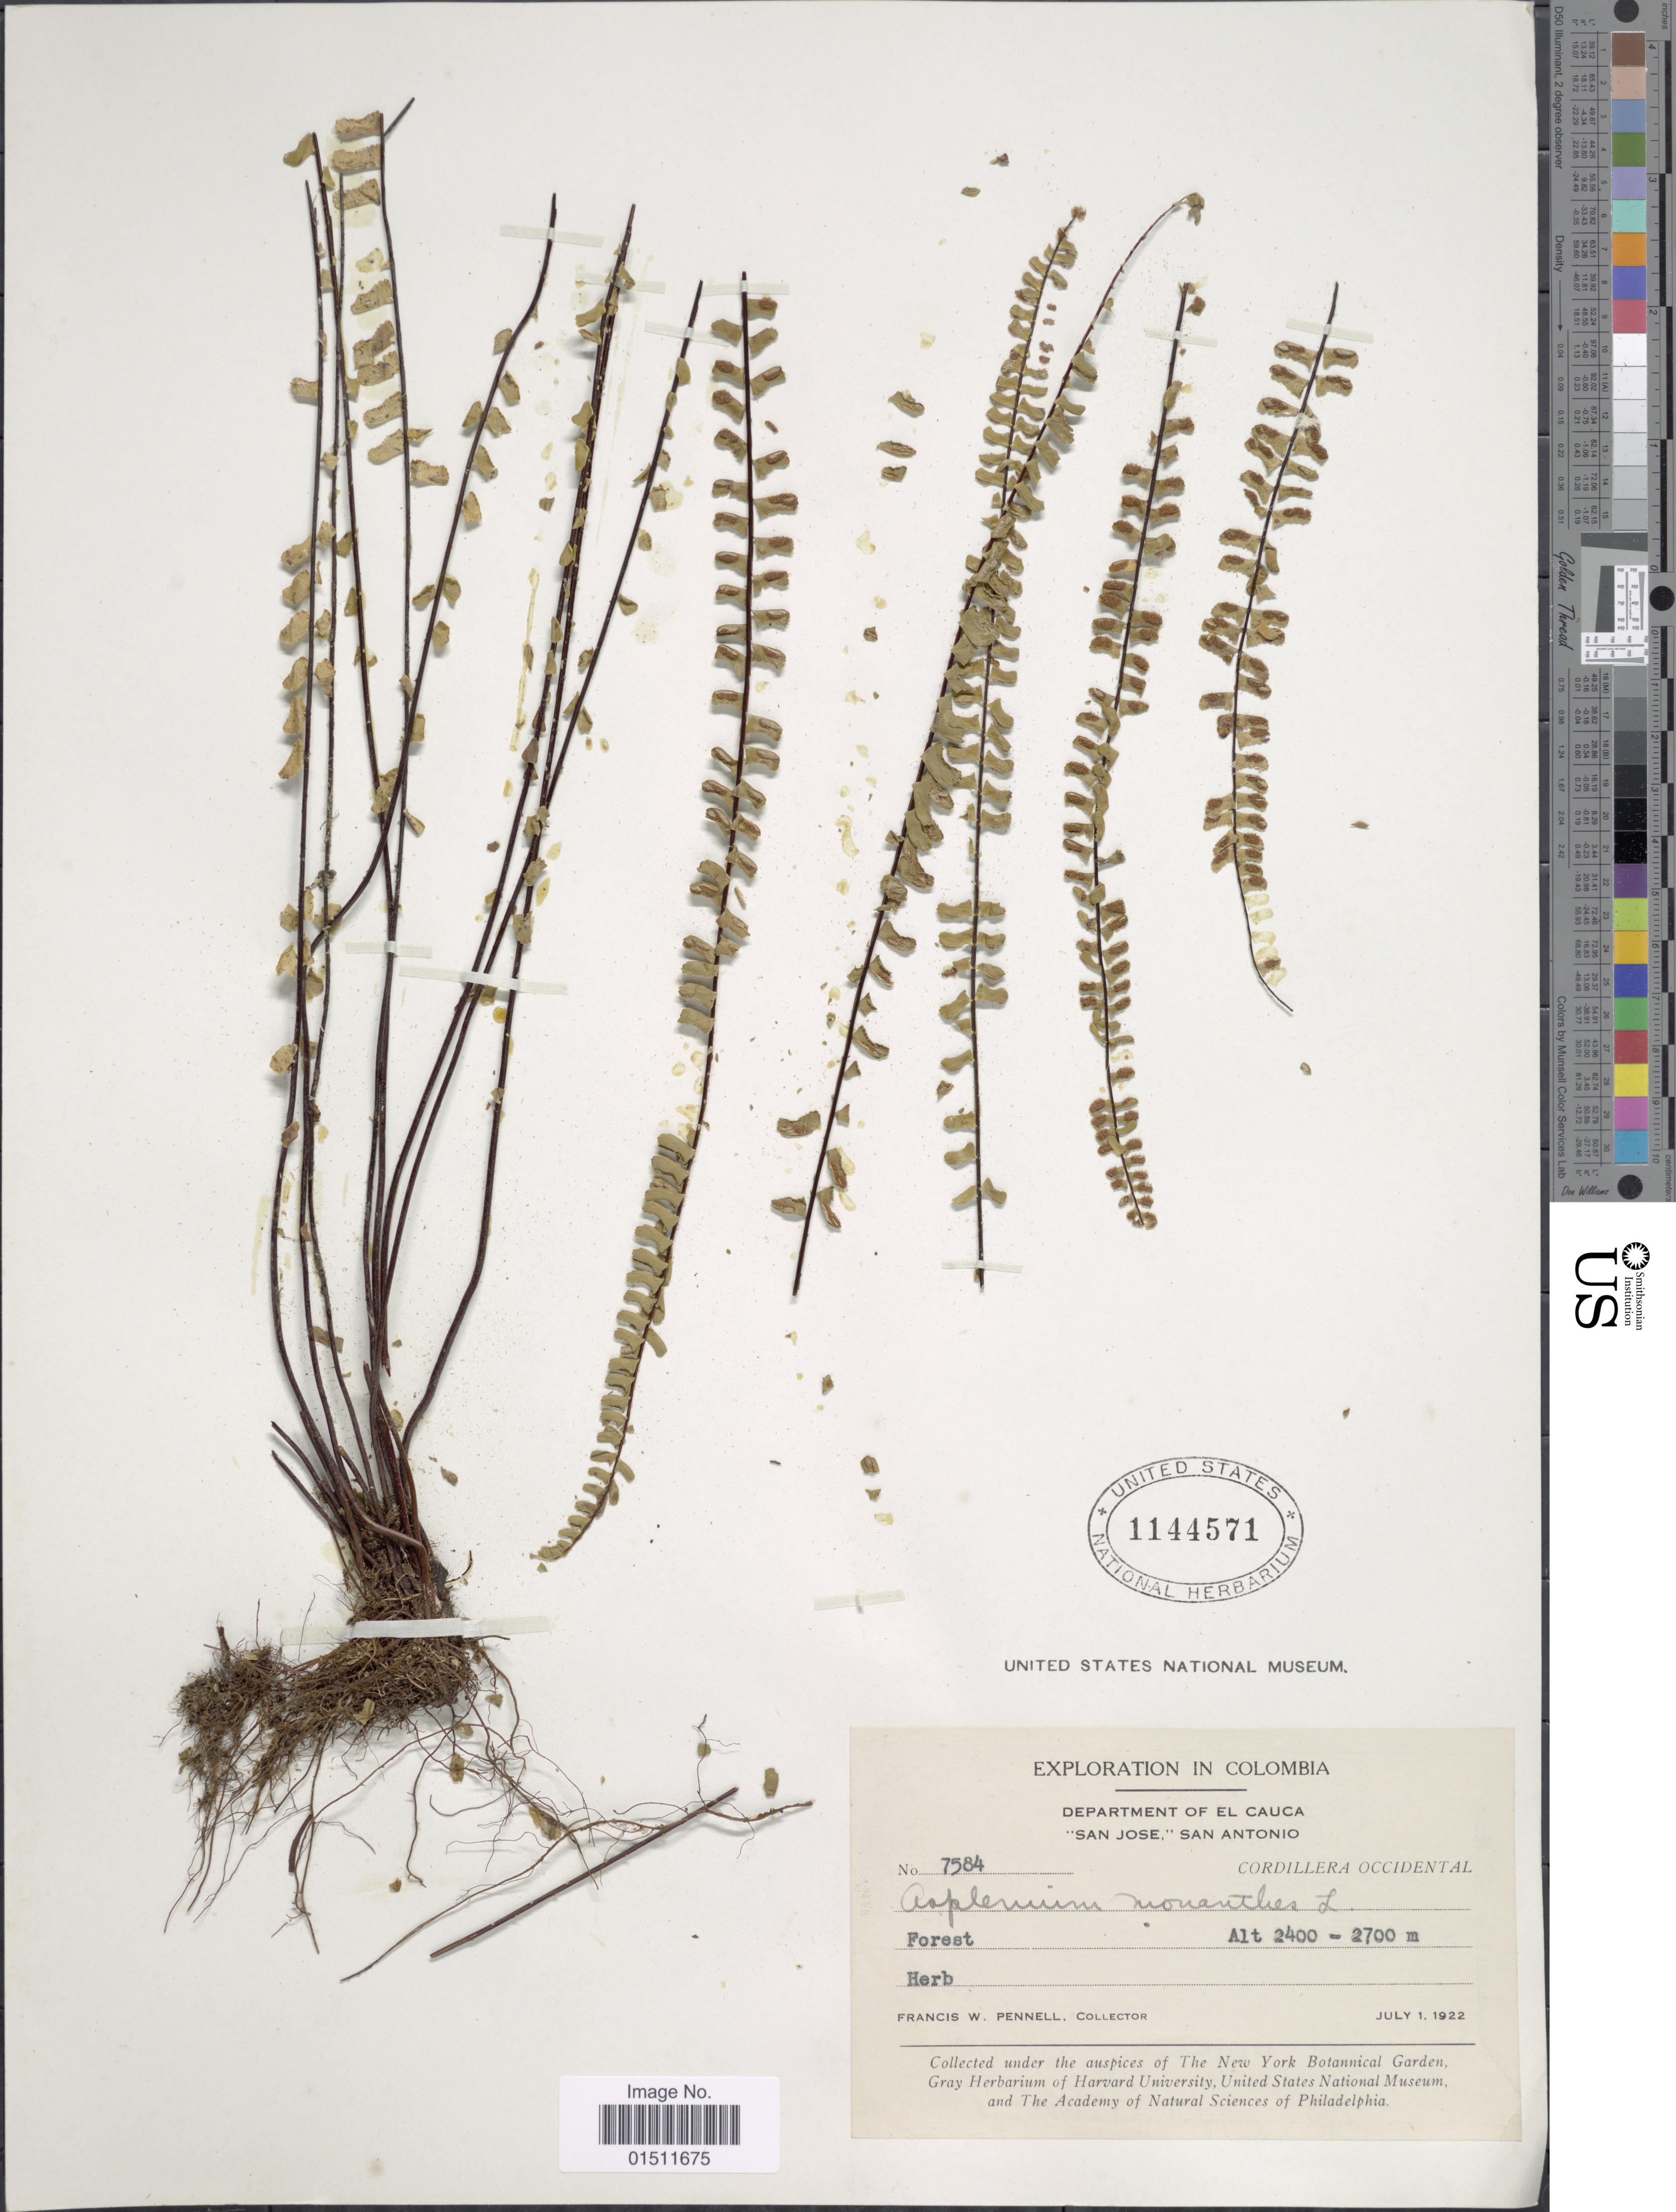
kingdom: Plantae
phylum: Tracheophyta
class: Polypodiopsida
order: Polypodiales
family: Aspleniaceae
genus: Asplenium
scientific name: Asplenium monanthes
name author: L.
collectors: F. W. Pennell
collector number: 7584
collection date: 1922-07-01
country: Colombia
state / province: Cauca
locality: Department of El Cauca, San Jose, San Antonio, Cordillera Occidental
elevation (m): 2400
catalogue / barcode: US 1144571